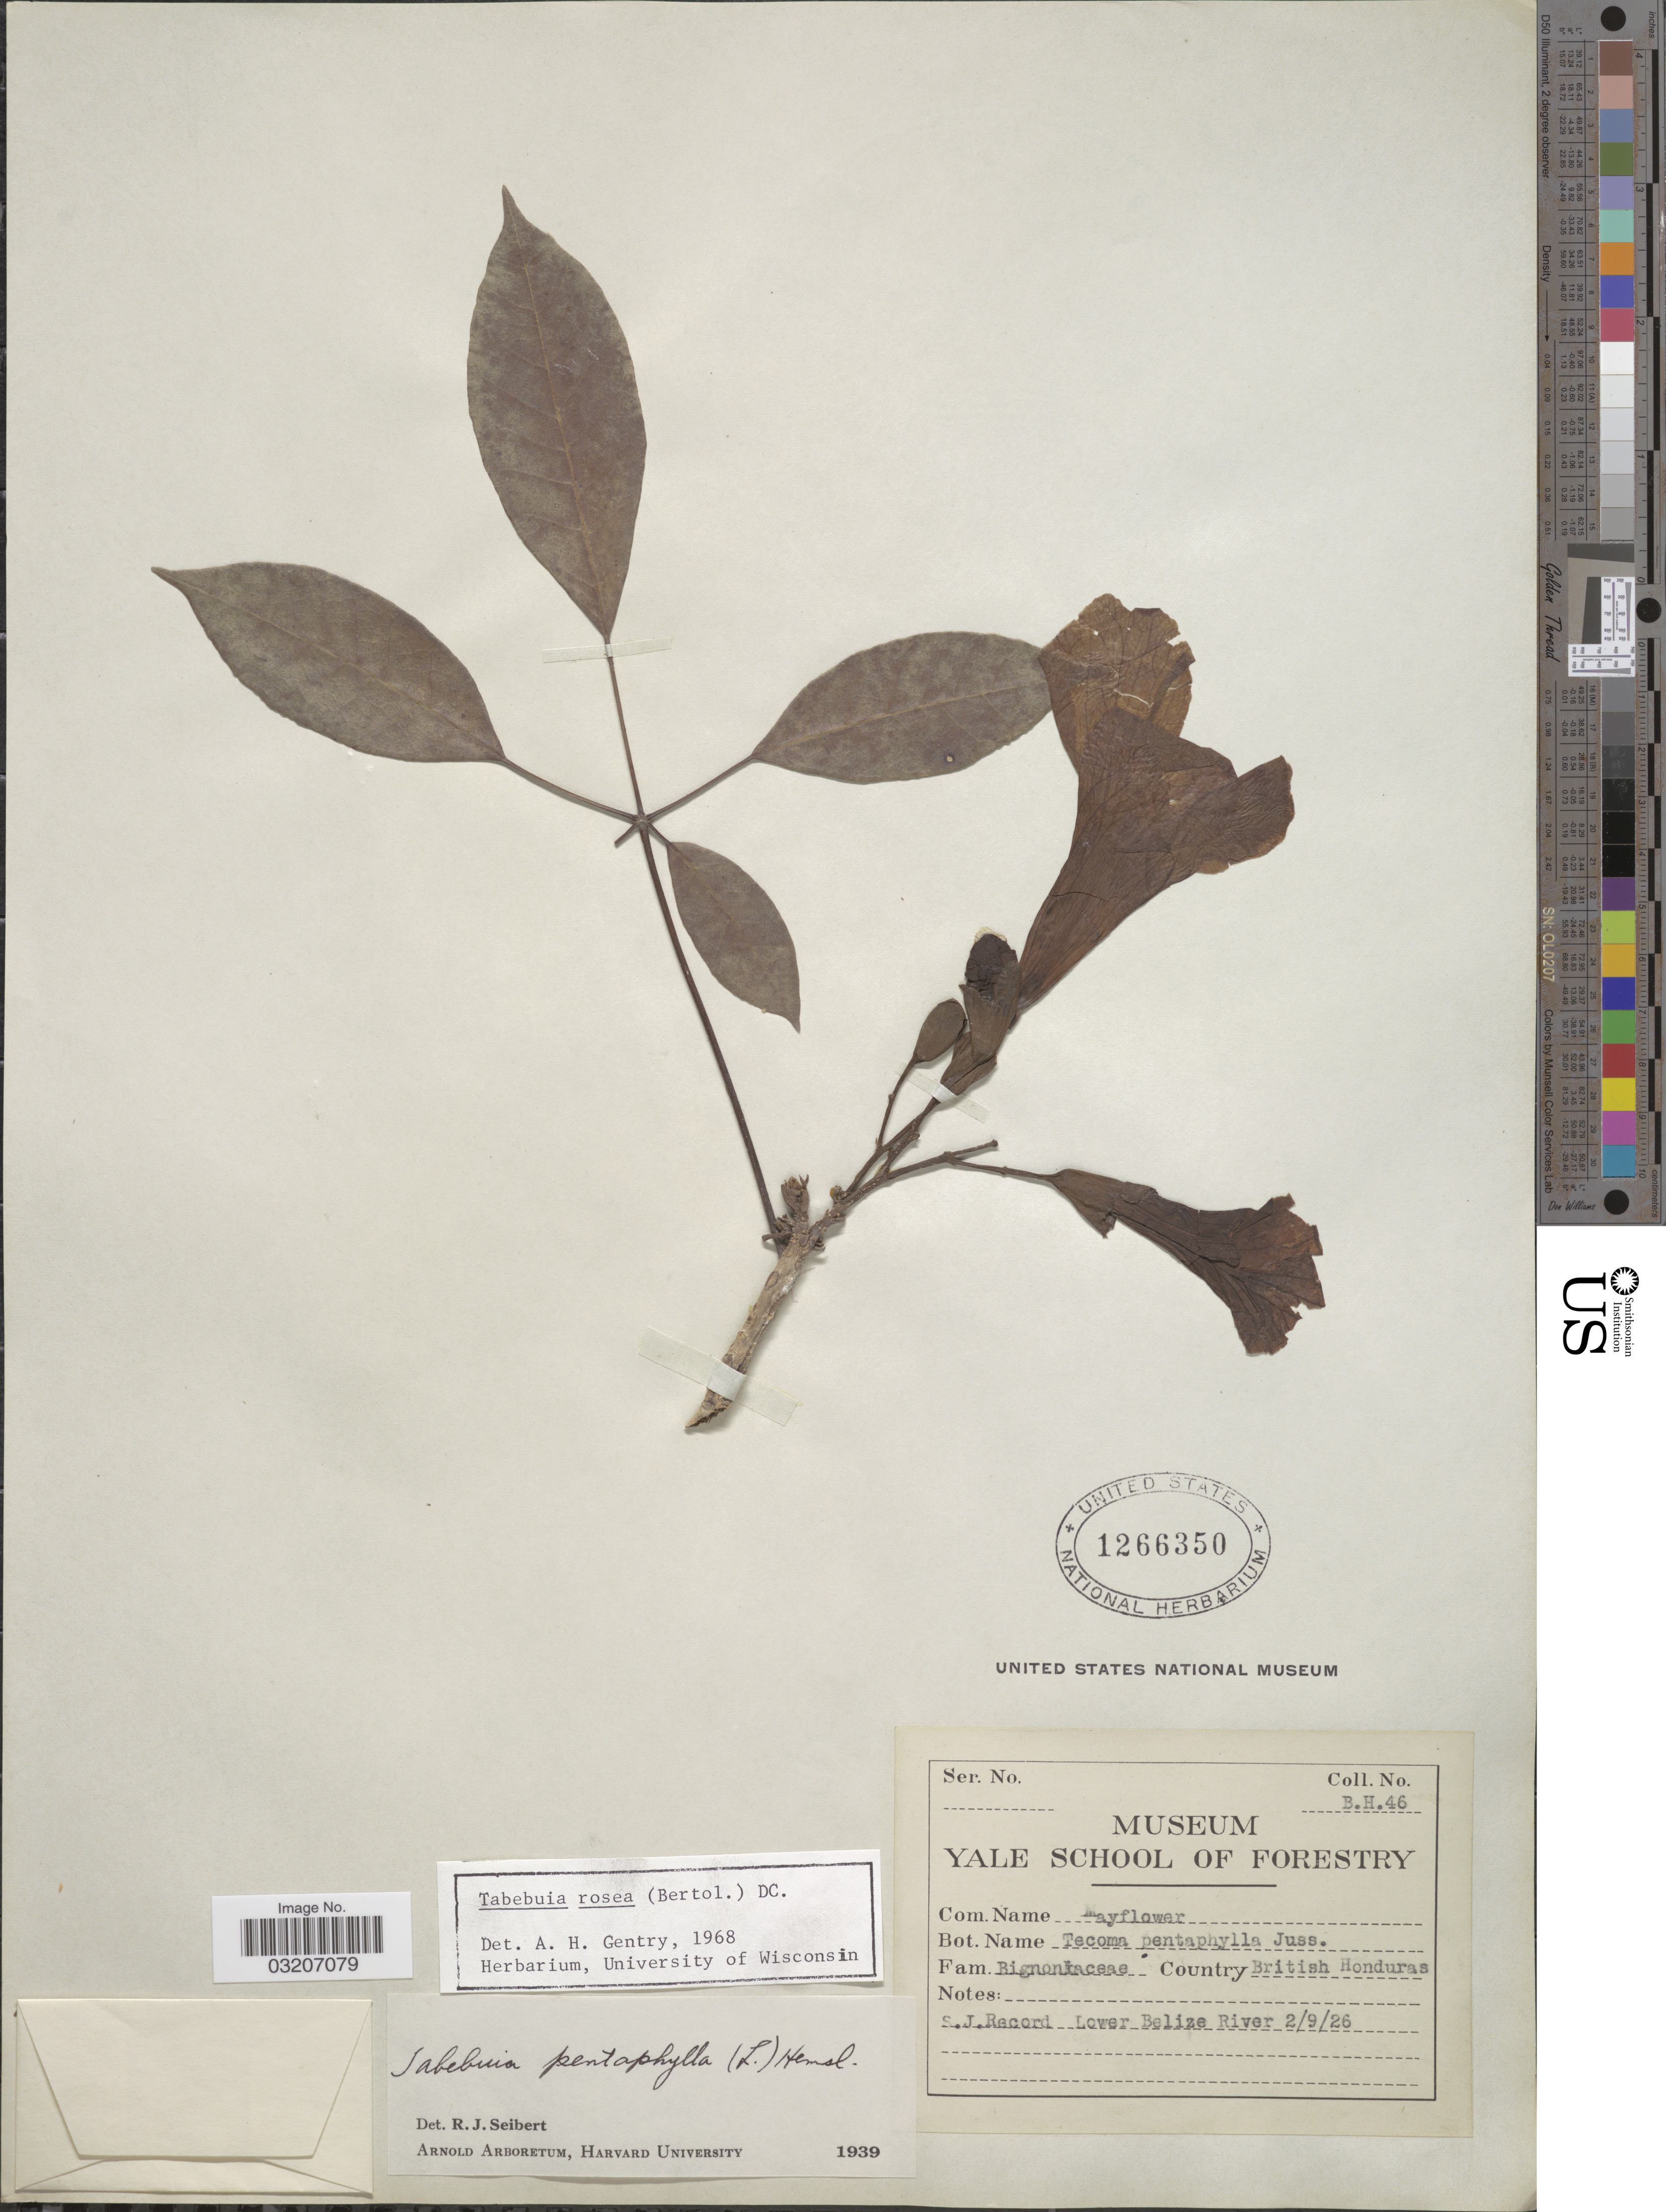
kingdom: Plantae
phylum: Tracheophyta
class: Magnoliopsida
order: Lamiales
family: Bignoniaceae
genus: Tabebuia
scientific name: Tabebuia rosea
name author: (Bertol.) DC.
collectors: S. J. Record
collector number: B.H.46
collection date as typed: Transcribed d/m/y: 2/9/26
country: Belize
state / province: Belize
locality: British Honduras. Lower Belize River.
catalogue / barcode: US 1266350